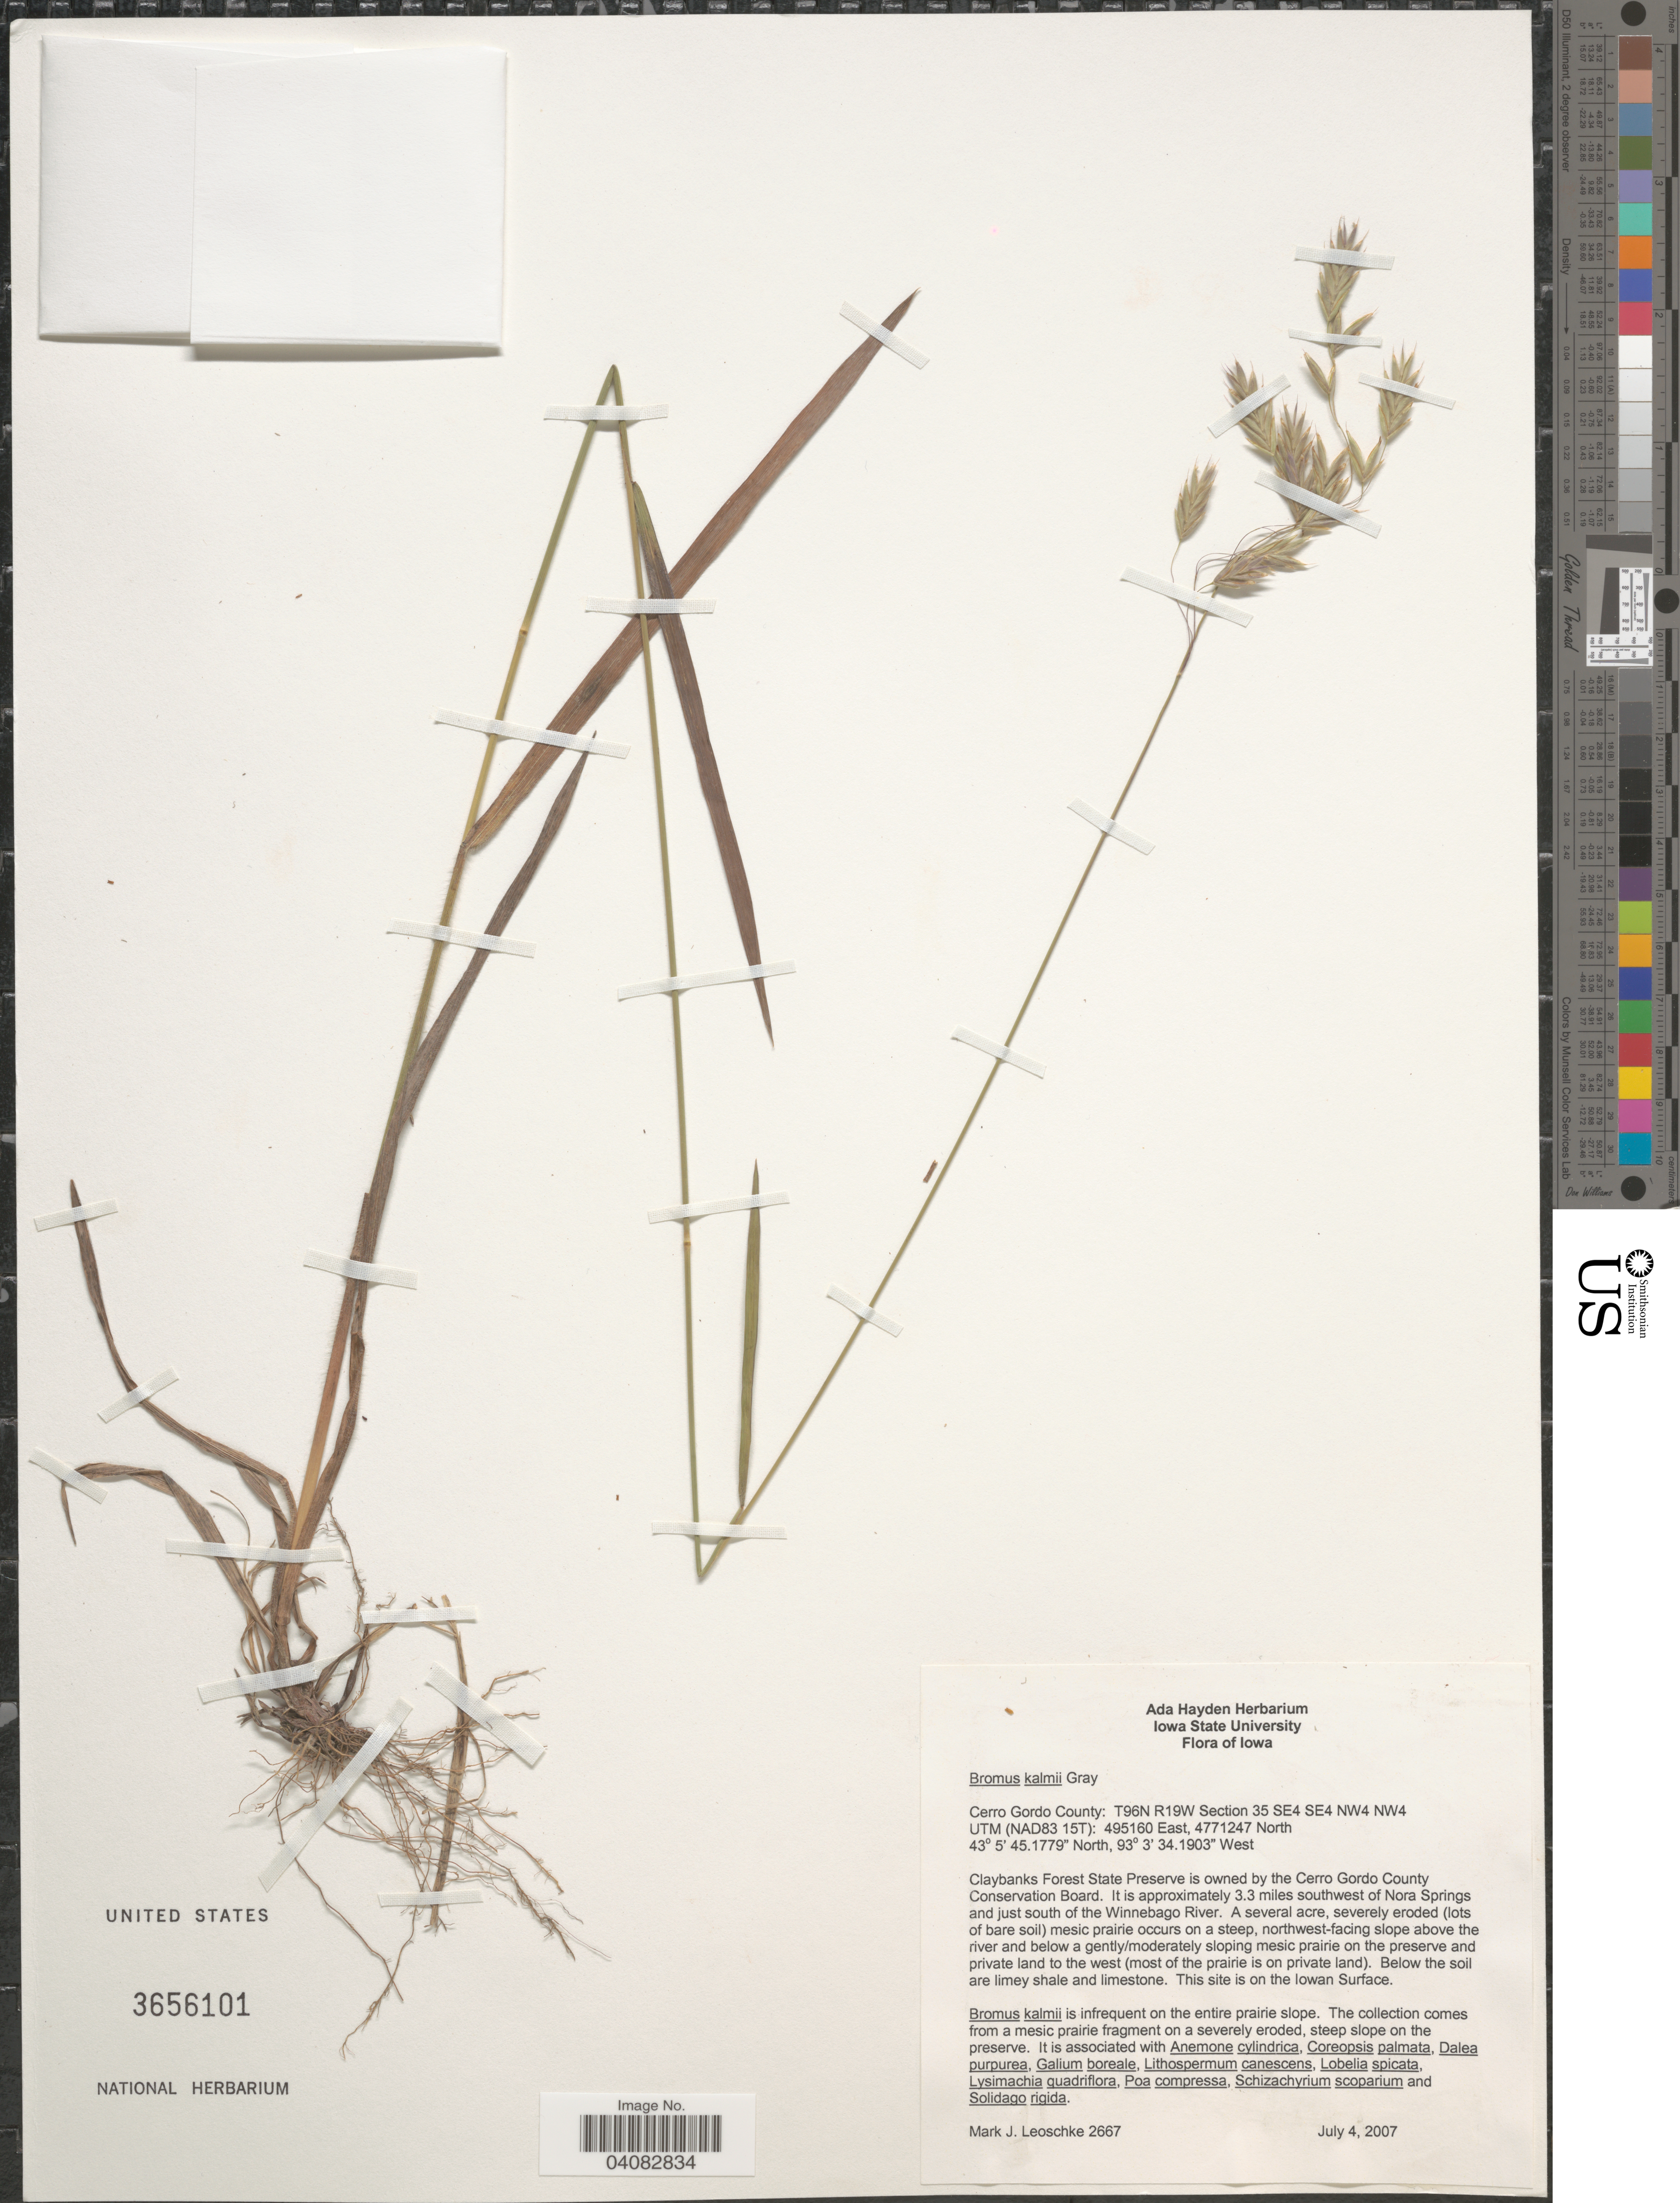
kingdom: Plantae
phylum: Tracheophyta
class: Liliopsida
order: Poales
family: Poaceae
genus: Bromus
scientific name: Bromus kalmii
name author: A. Gray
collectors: M. J. Leoschke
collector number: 2667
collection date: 2007-07-04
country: United States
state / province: Iowa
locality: Cerro Gordo County: T96N R19W Section 35 SE4 NW4 NW4 UTM (NAD83 15T): 495160 East, 4771247 North.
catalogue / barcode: US 3656101